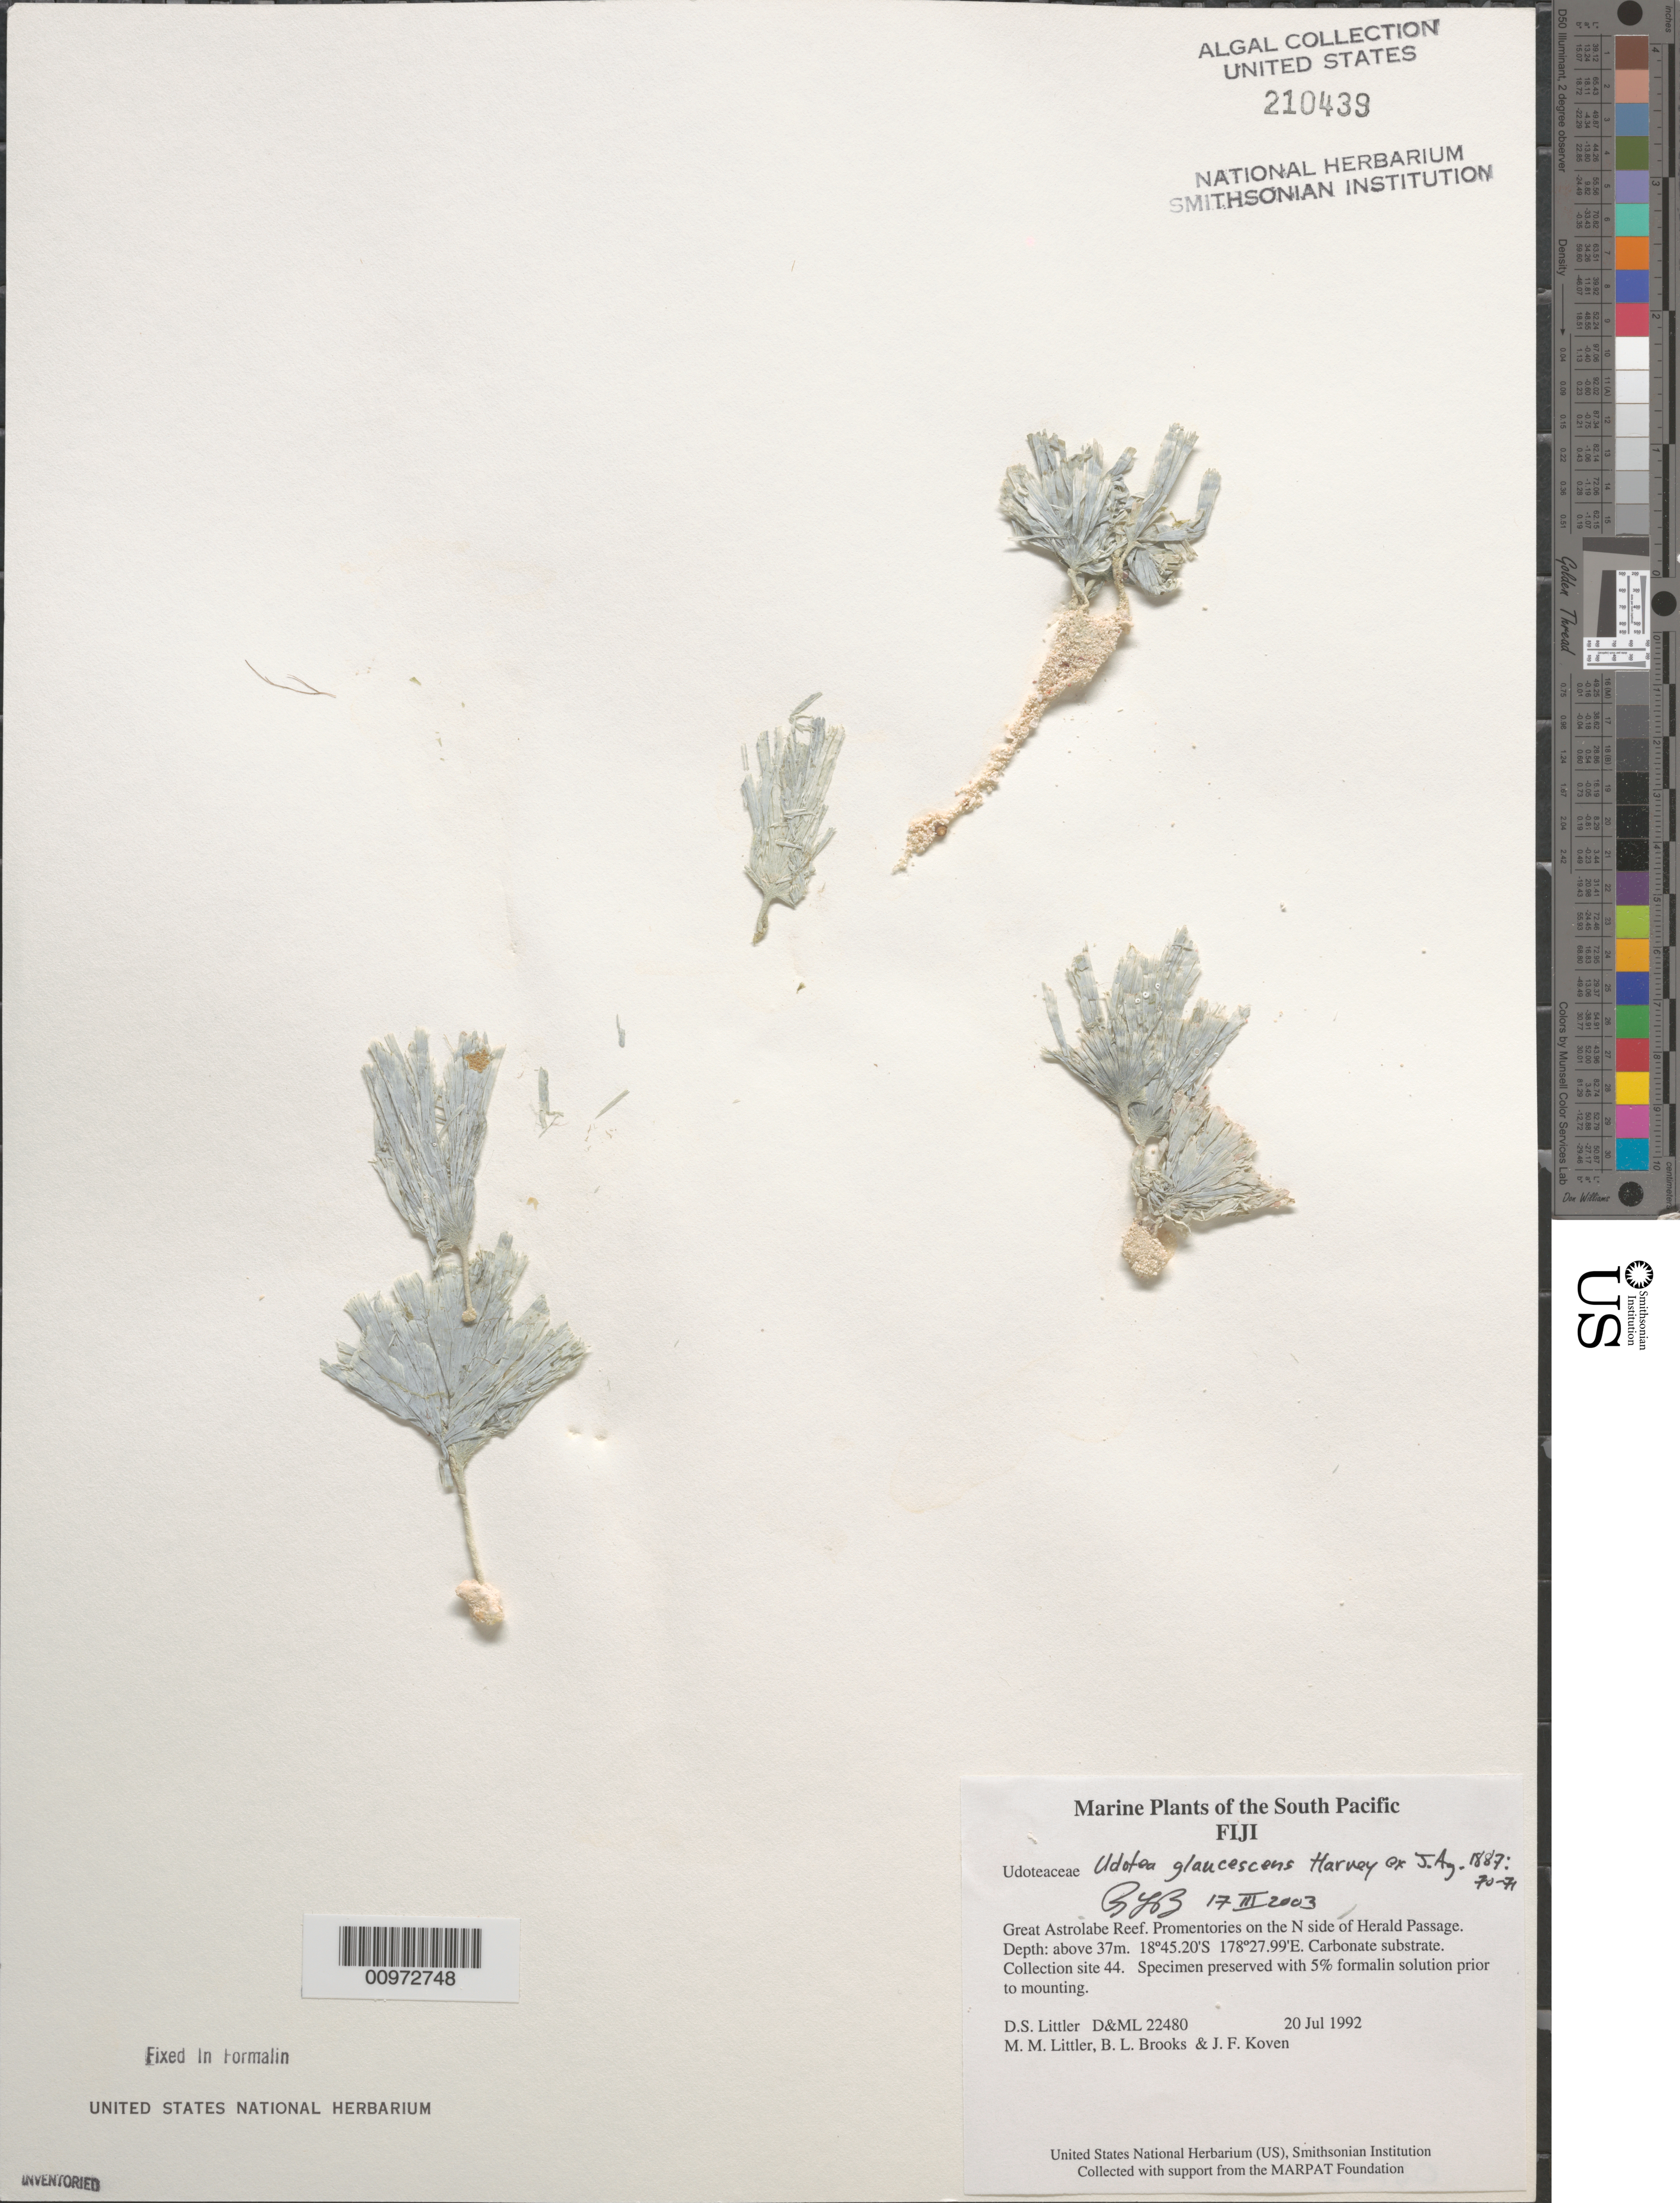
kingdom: Plantae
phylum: Chlorophyta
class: Ulvophyceae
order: Bryopsidales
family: Udoteaceae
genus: Udotea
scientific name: Udotea glaucescens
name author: Harv. ex J. Agardh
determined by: Brooks, B. L., (BOT), Smithsonian Institution - National Museum of Natural History (UNITED STATES)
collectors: D. S. Littler, M. M. Littler, B. Brooks & J. Koven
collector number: D&ML 22480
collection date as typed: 20 Jul 1992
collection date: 1992-07-20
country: Fiji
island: Great Astrolabe Reef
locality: Great Astrolabe Reef, promentories on north side of Herald Passage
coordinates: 18 45.20'S, 178 27.99'E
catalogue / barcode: US 210439